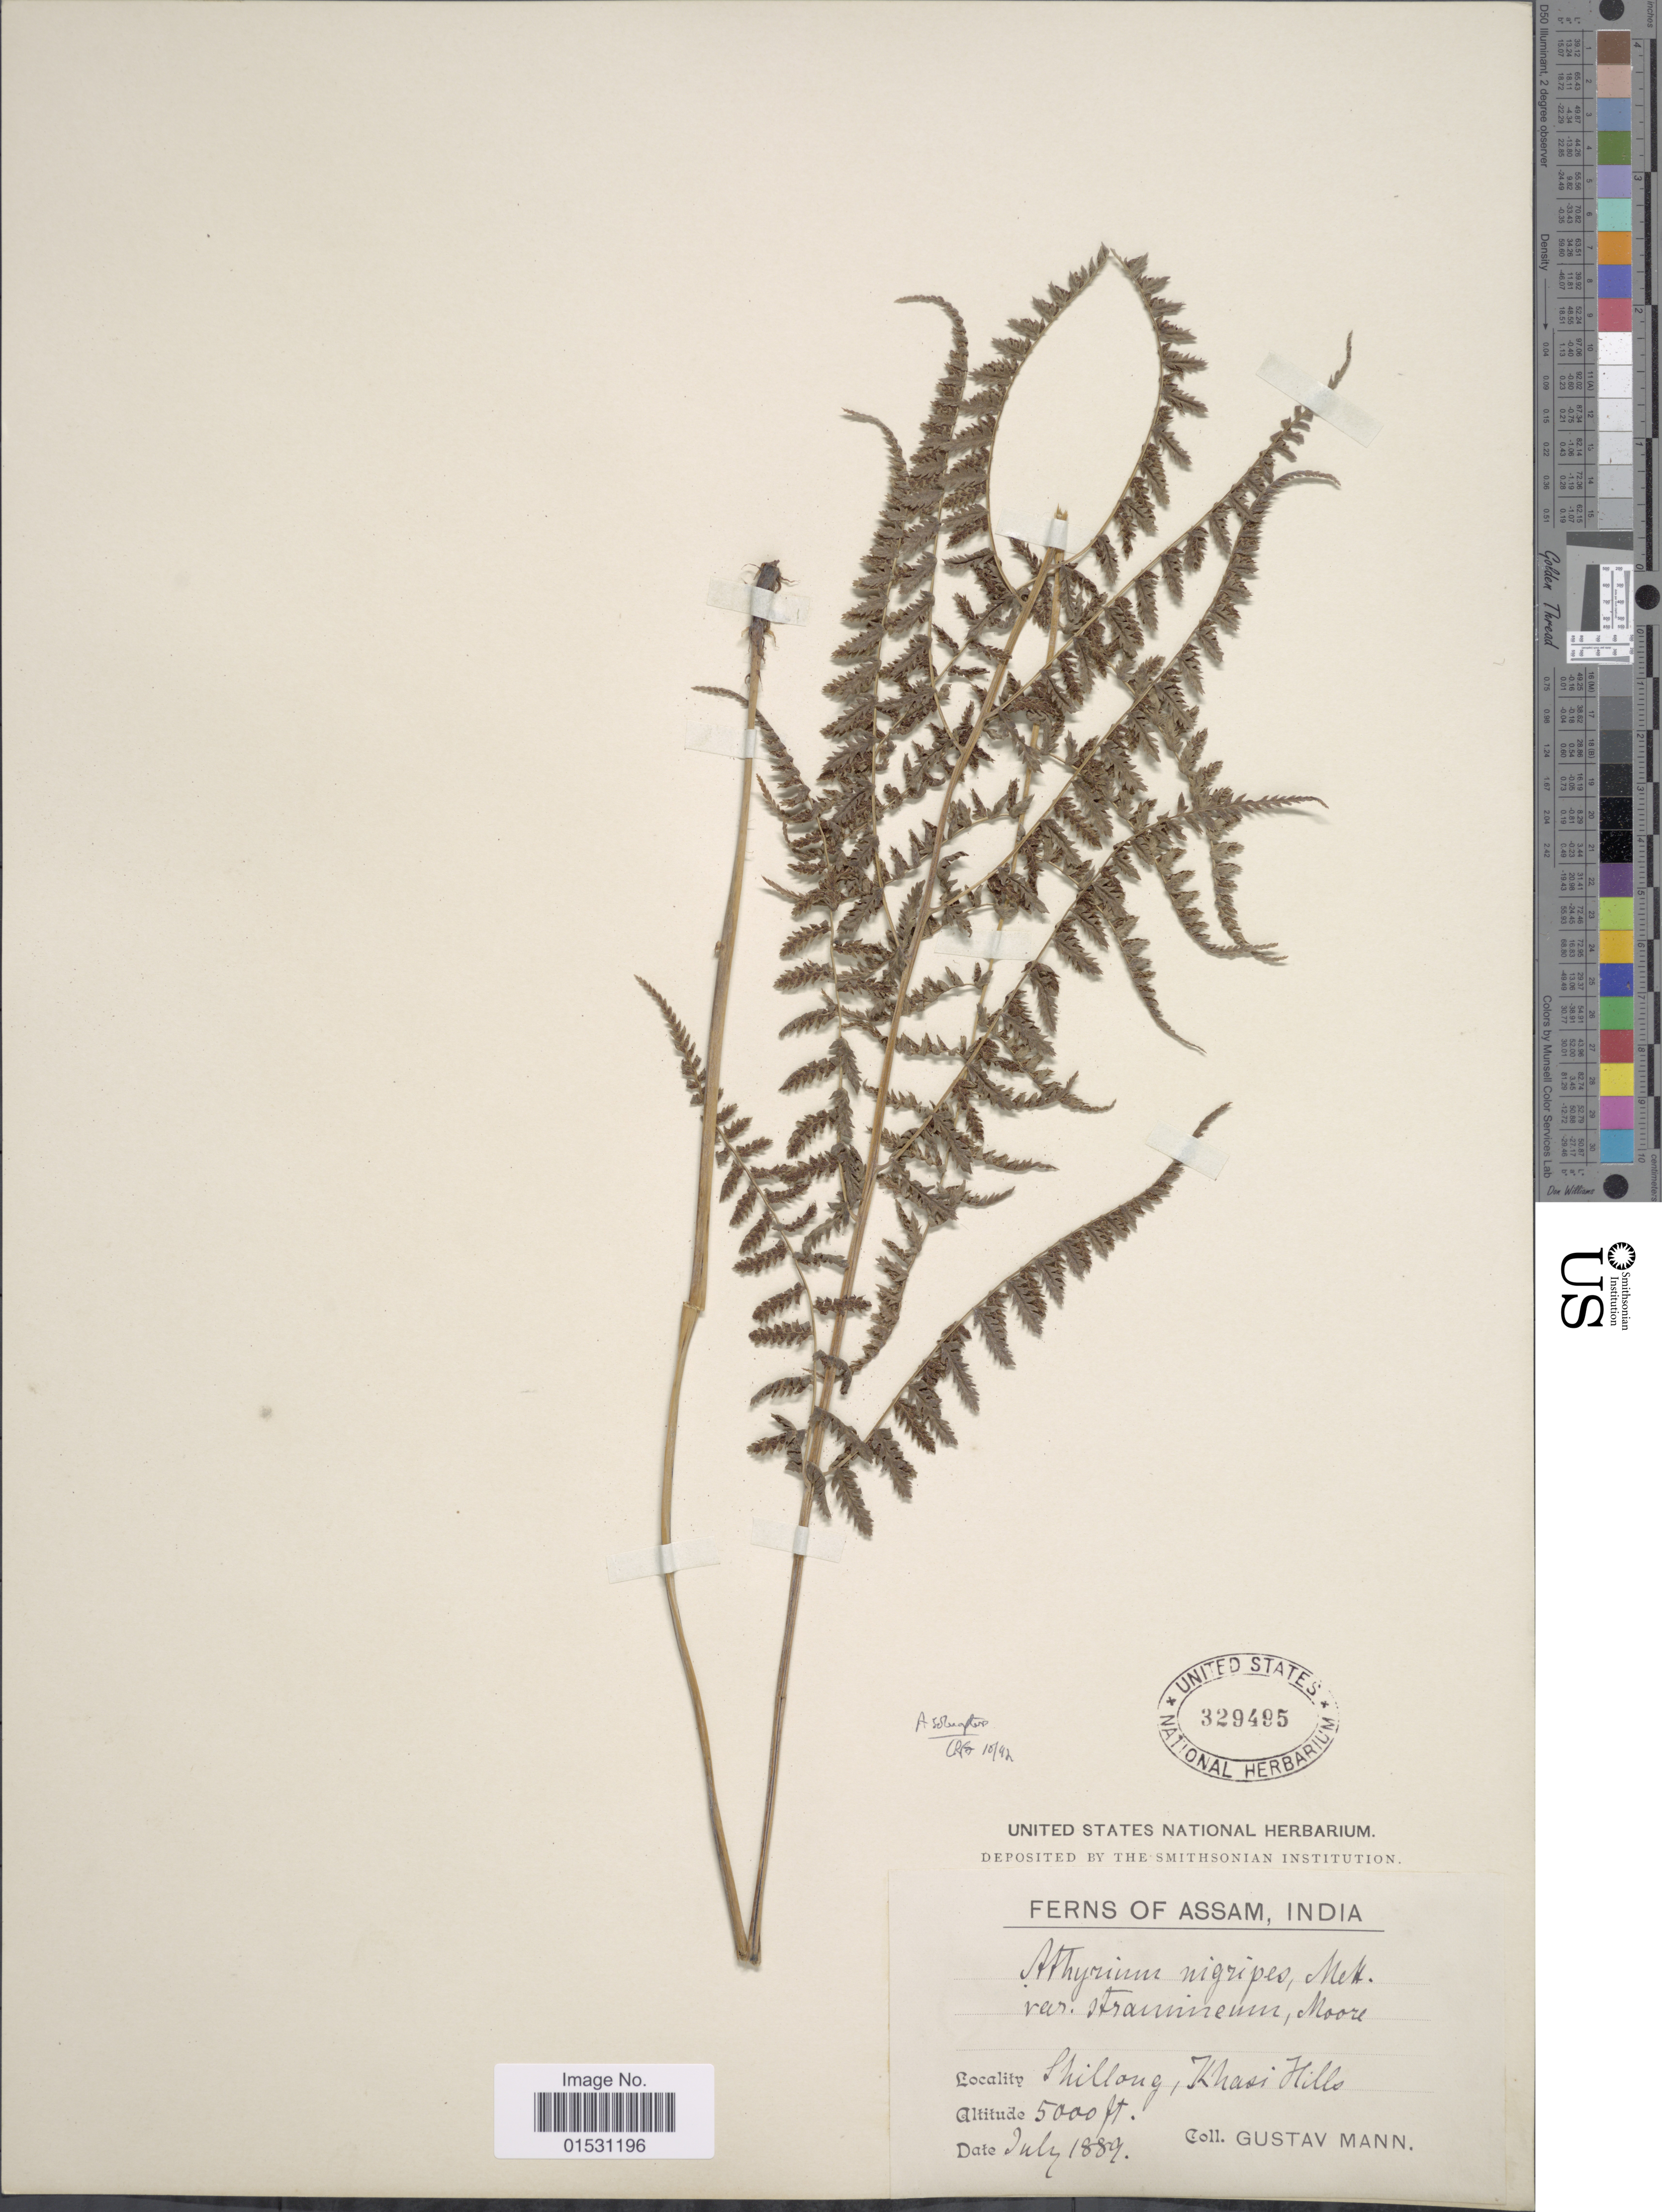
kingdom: Plantae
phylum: Tracheophyta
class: Polypodiopsida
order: Polypodiales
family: Athyriaceae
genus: Athyrium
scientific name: Athyrium setiferum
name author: C. Chr.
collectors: G. Mann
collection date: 1889-07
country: India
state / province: Meghalaya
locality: Shillong, Khasi Hills.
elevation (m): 1524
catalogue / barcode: US 329495